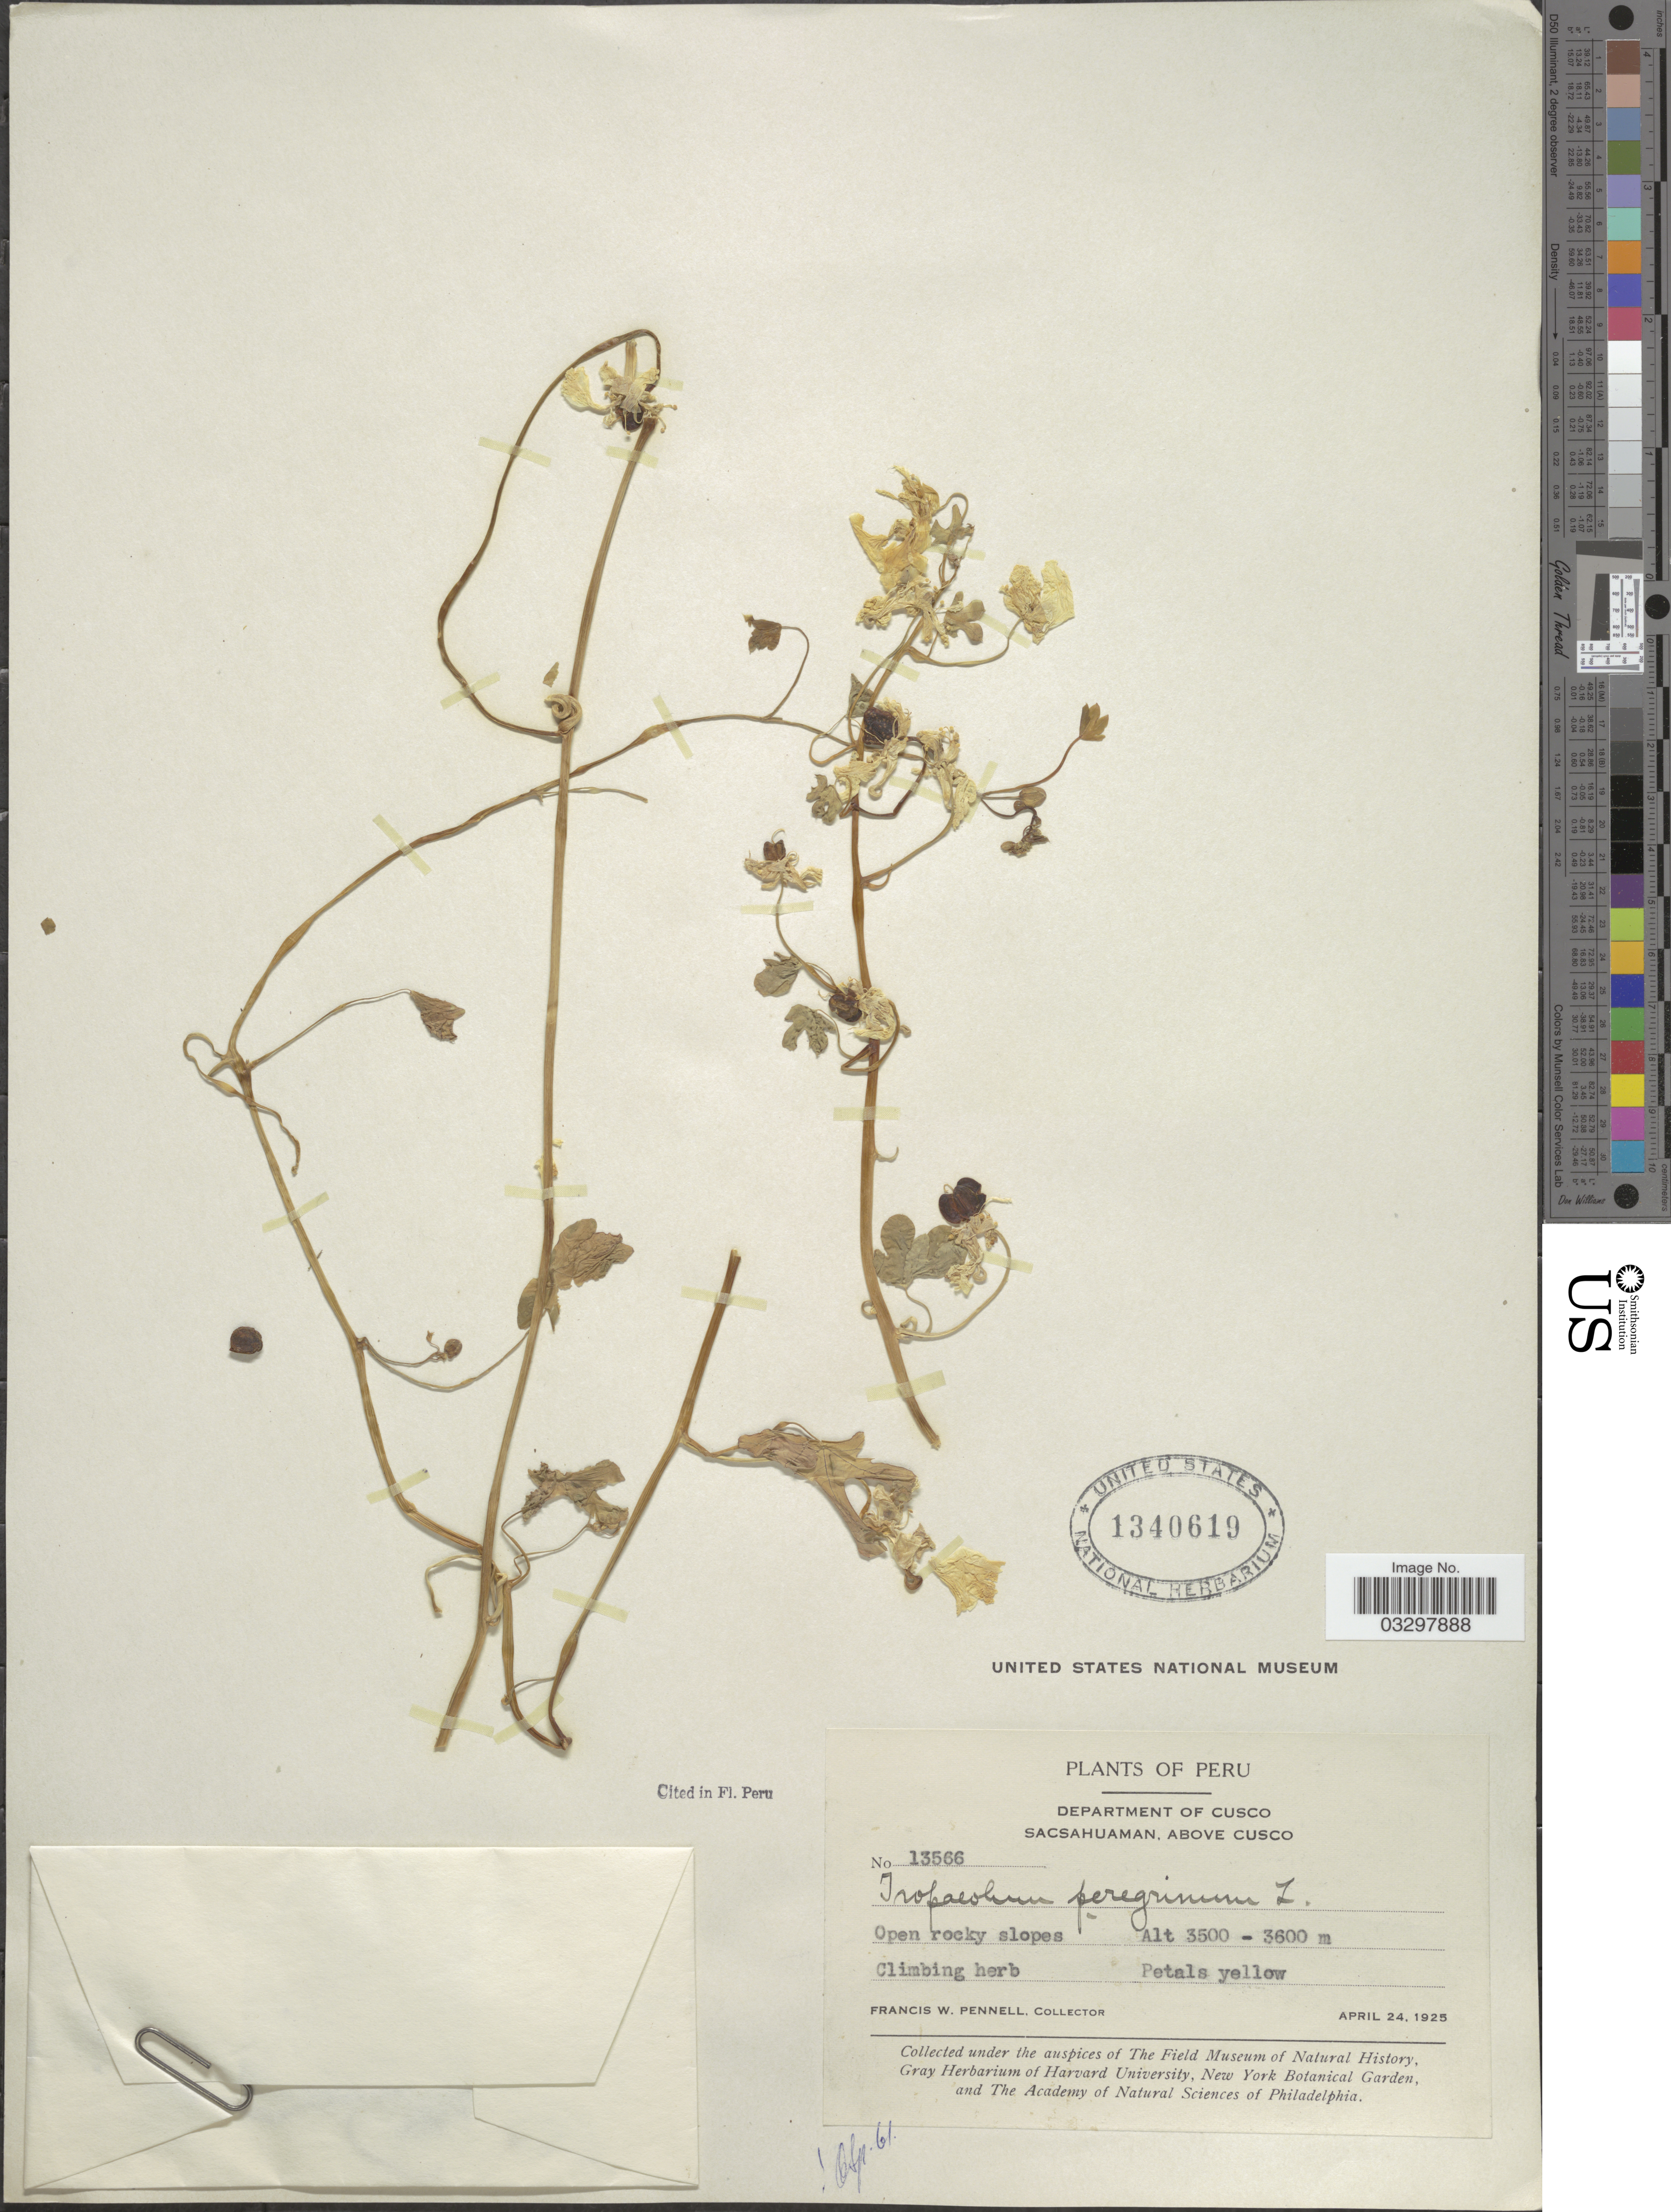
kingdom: Plantae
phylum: Tracheophyta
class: Magnoliopsida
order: Brassicales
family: Tropaeolaceae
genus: Tropaeolum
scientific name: Tropaeolum peregrinum var. peregrinum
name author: L.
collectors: F. W. Pennell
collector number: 13566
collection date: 1925-04-24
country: Peru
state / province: Cusco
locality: Department of Cusco, Sacsahuaman, Above Cusco.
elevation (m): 3500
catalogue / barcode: US 1340619